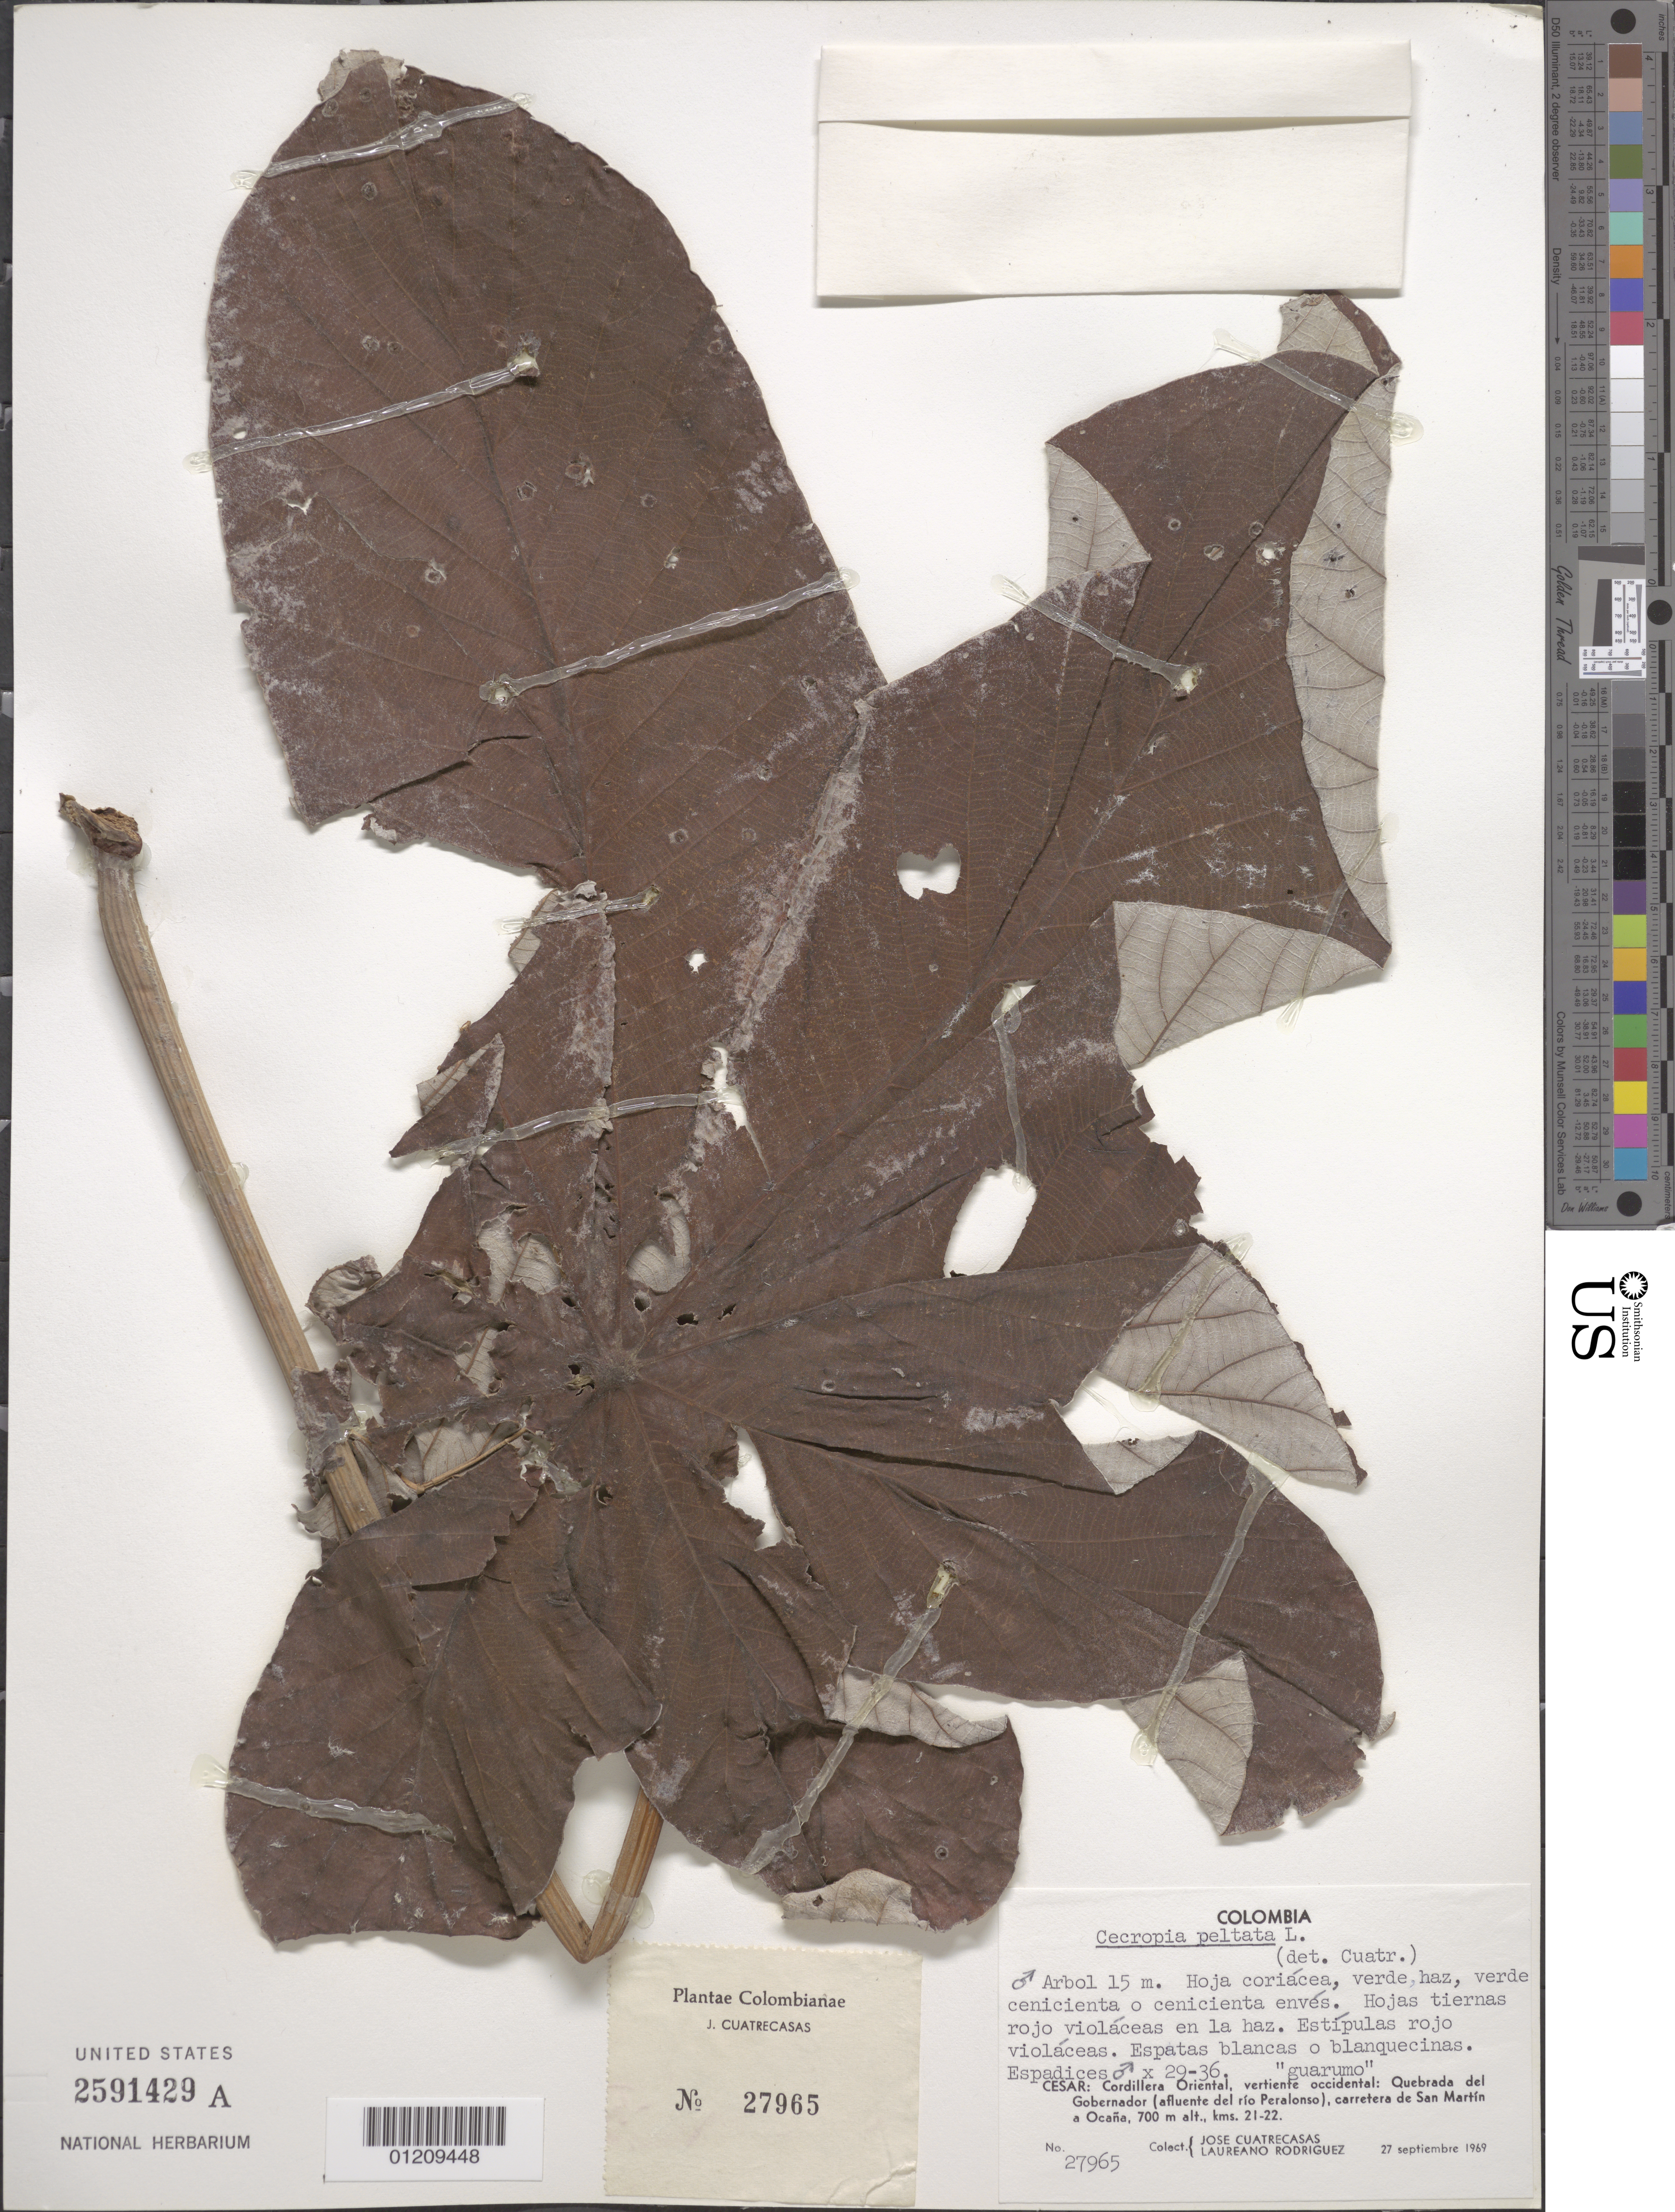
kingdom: Plantae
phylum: Tracheophyta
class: Magnoliopsida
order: Rosales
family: Urticaceae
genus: Cecropia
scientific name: Cecropia peltata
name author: L.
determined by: Cuatrecasas, J.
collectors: J. Cuatrecasas & L. Rodriguez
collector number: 27965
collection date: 1969-09-27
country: Colombia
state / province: César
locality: Cordillera Oriental, vertiente occidental: Quebrada del Gobernador (affluente del rio Peralonso), carretera de San Martin a Ocaña, kms 21-22.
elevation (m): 700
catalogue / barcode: US 2591429